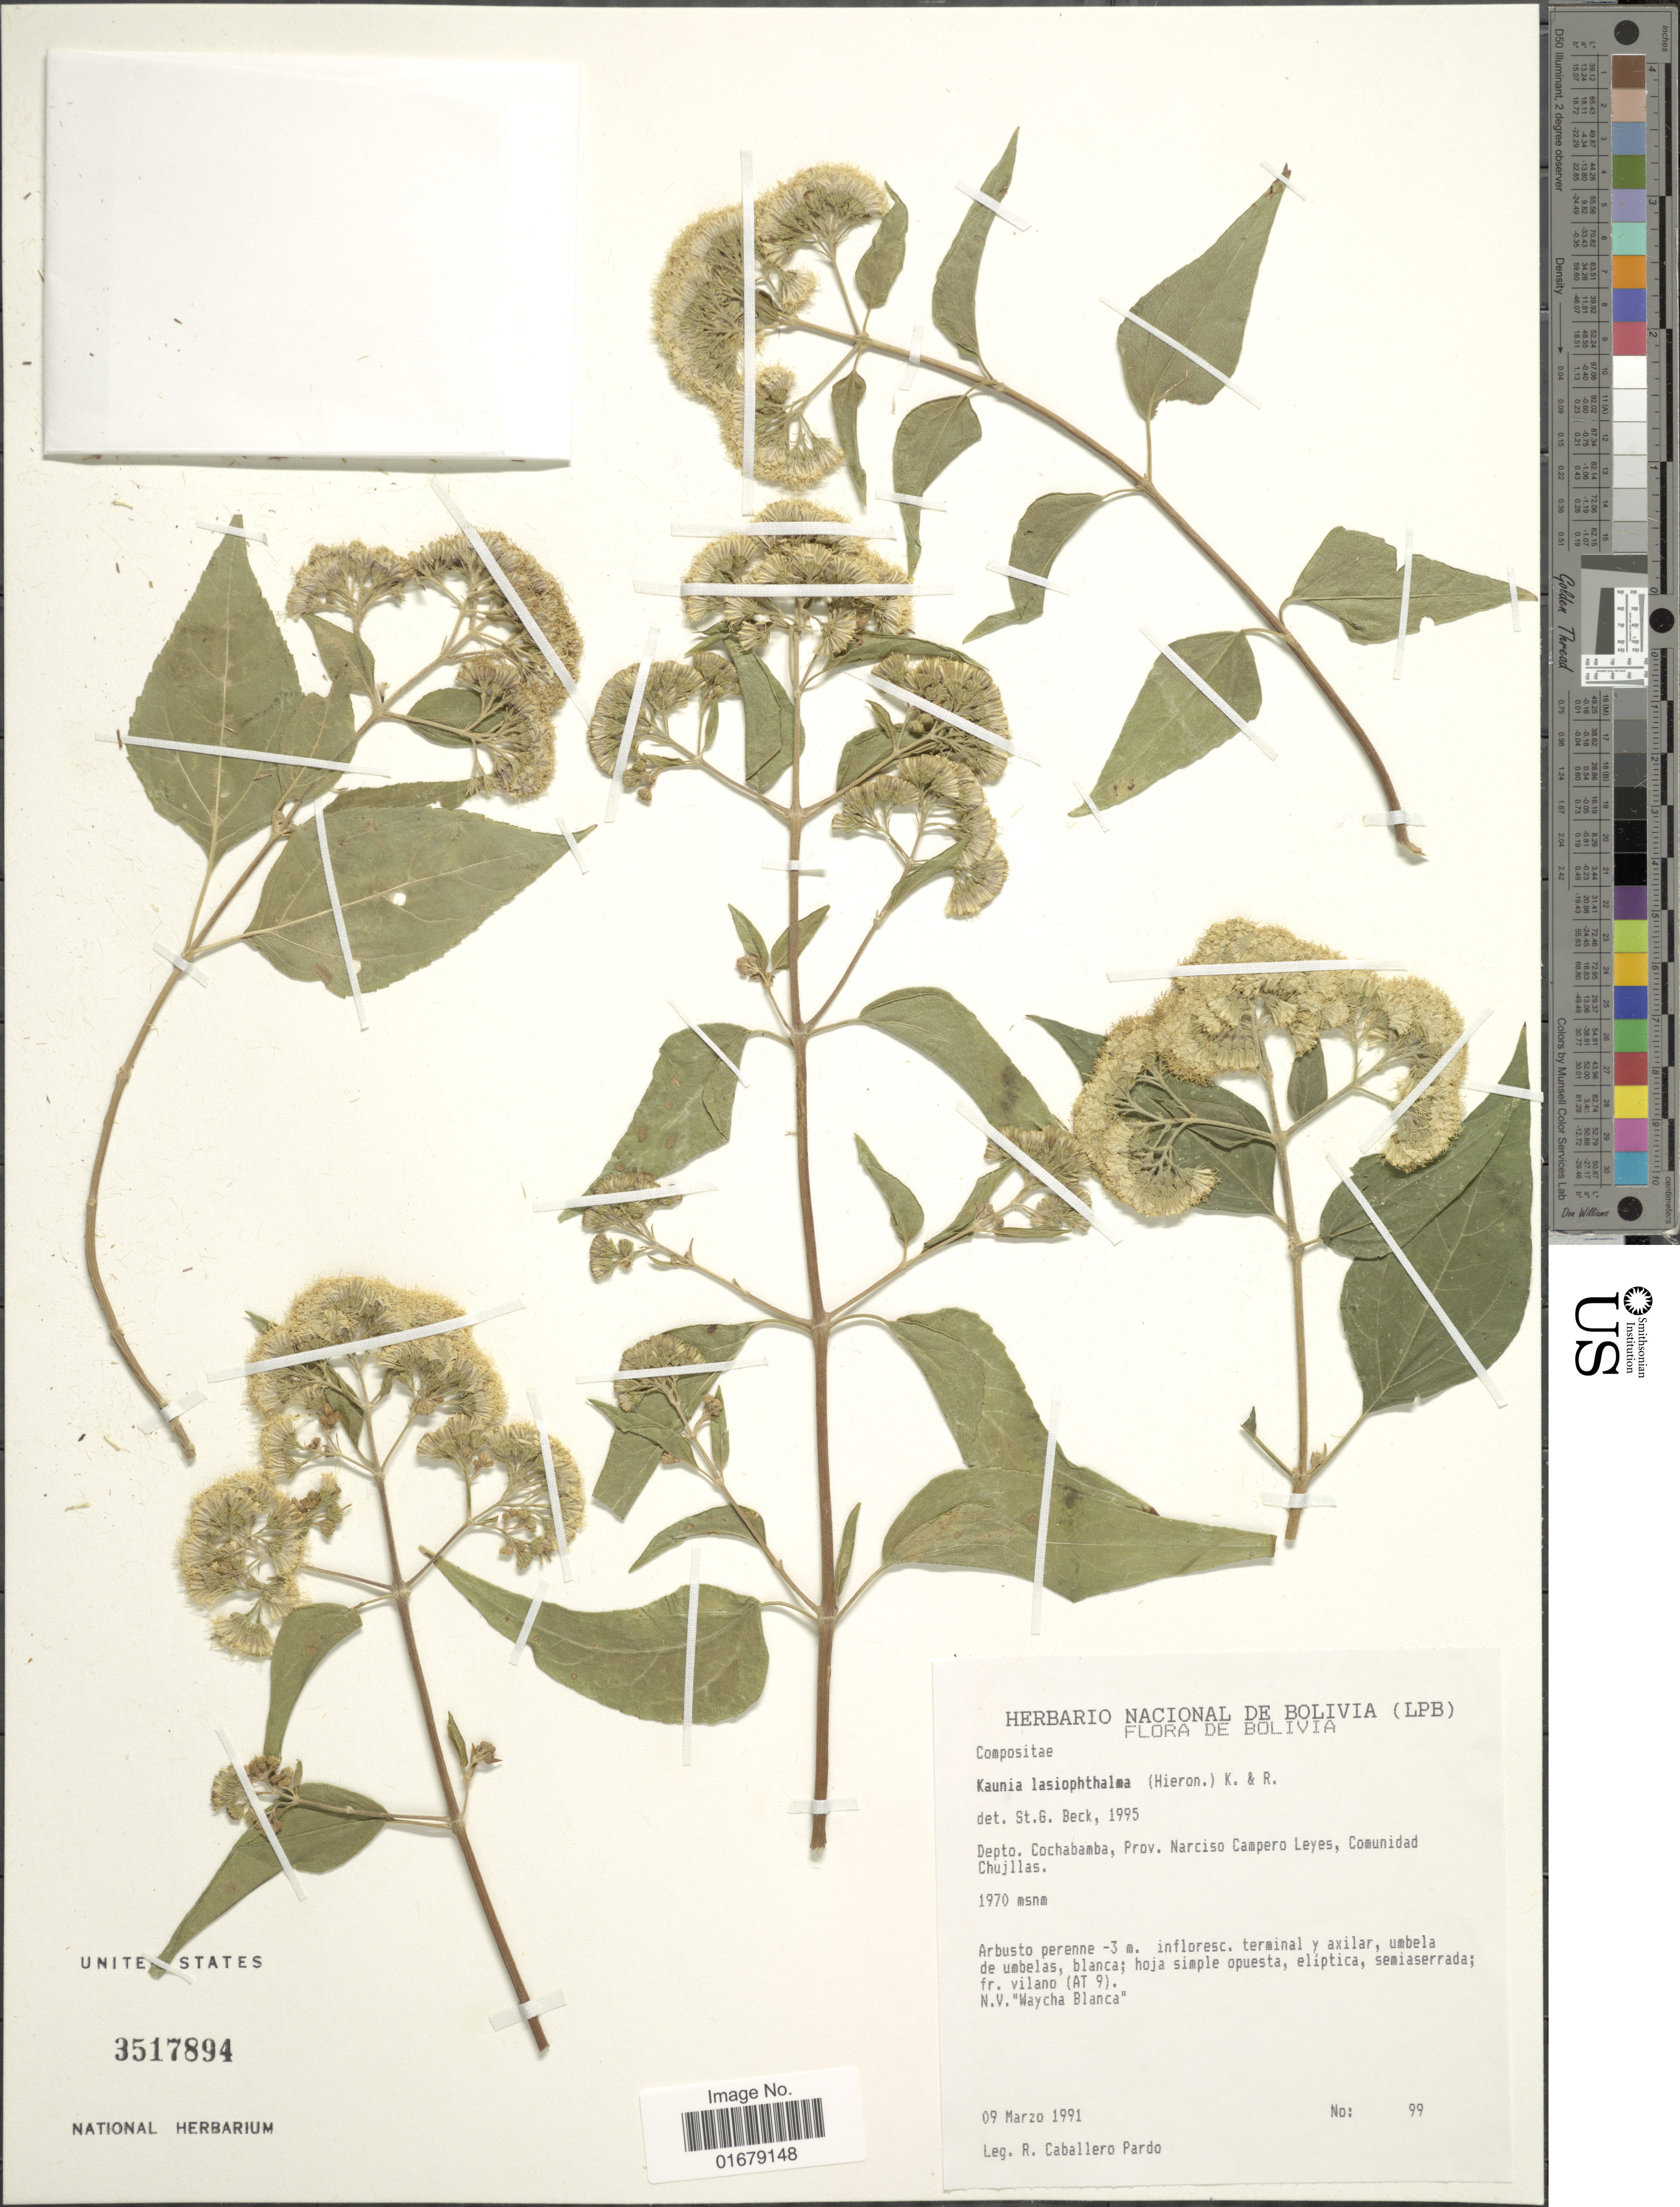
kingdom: Plantae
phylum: Tracheophyta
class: Magnoliopsida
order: Asterales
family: Asteraceae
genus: Kaunia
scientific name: Kaunia lasiophthalma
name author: (Hieron.) R.M. King & H. Rob.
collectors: R. Pardo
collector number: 99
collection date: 1991-03-09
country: Bolivia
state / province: Cochabamba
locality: Bolivia. Depto. Cochabamba, Prov. Narciso Campero Leyes, Comunidad Chujllas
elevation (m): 1970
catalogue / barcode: US 3517894